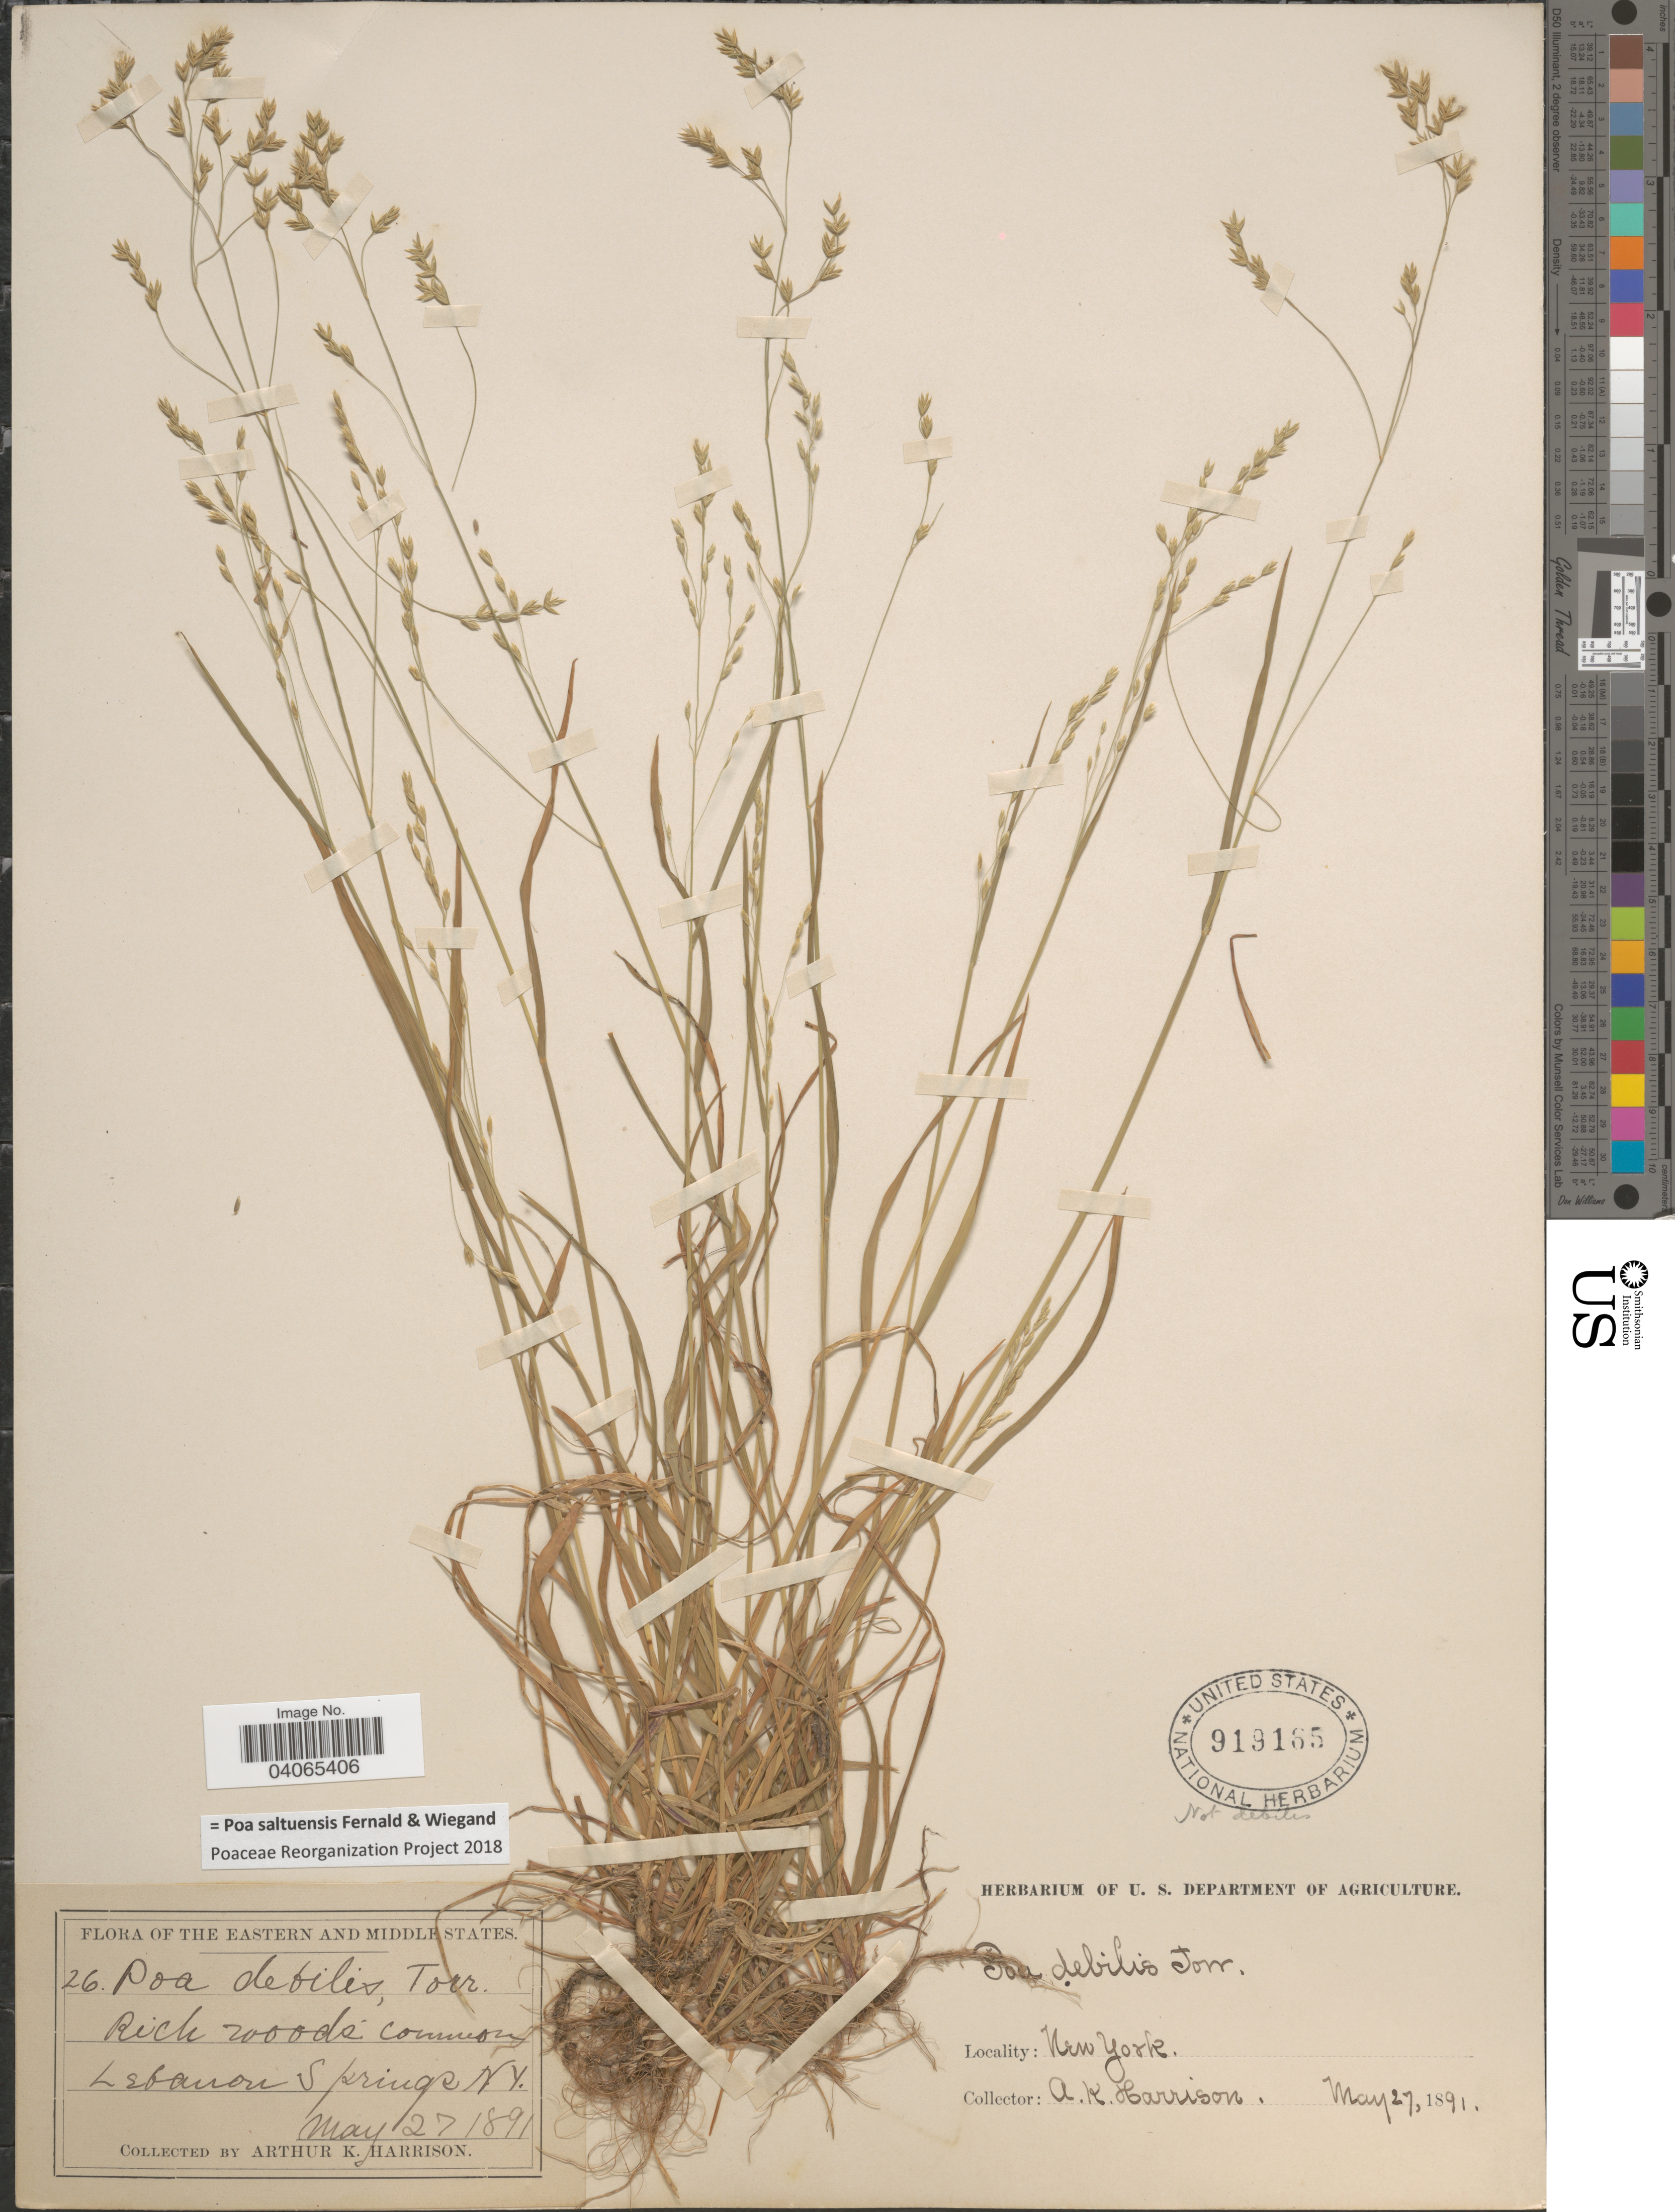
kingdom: Plantae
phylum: Tracheophyta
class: Liliopsida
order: Poales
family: Poaceae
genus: Poa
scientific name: Poa saltuensis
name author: Fernald & Wiegand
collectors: A. K. Harrison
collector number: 26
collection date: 1891-05-27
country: United States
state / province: New York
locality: Eastern And Middle States. Rich woods common. Lebanon Springs.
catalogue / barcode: US 919165